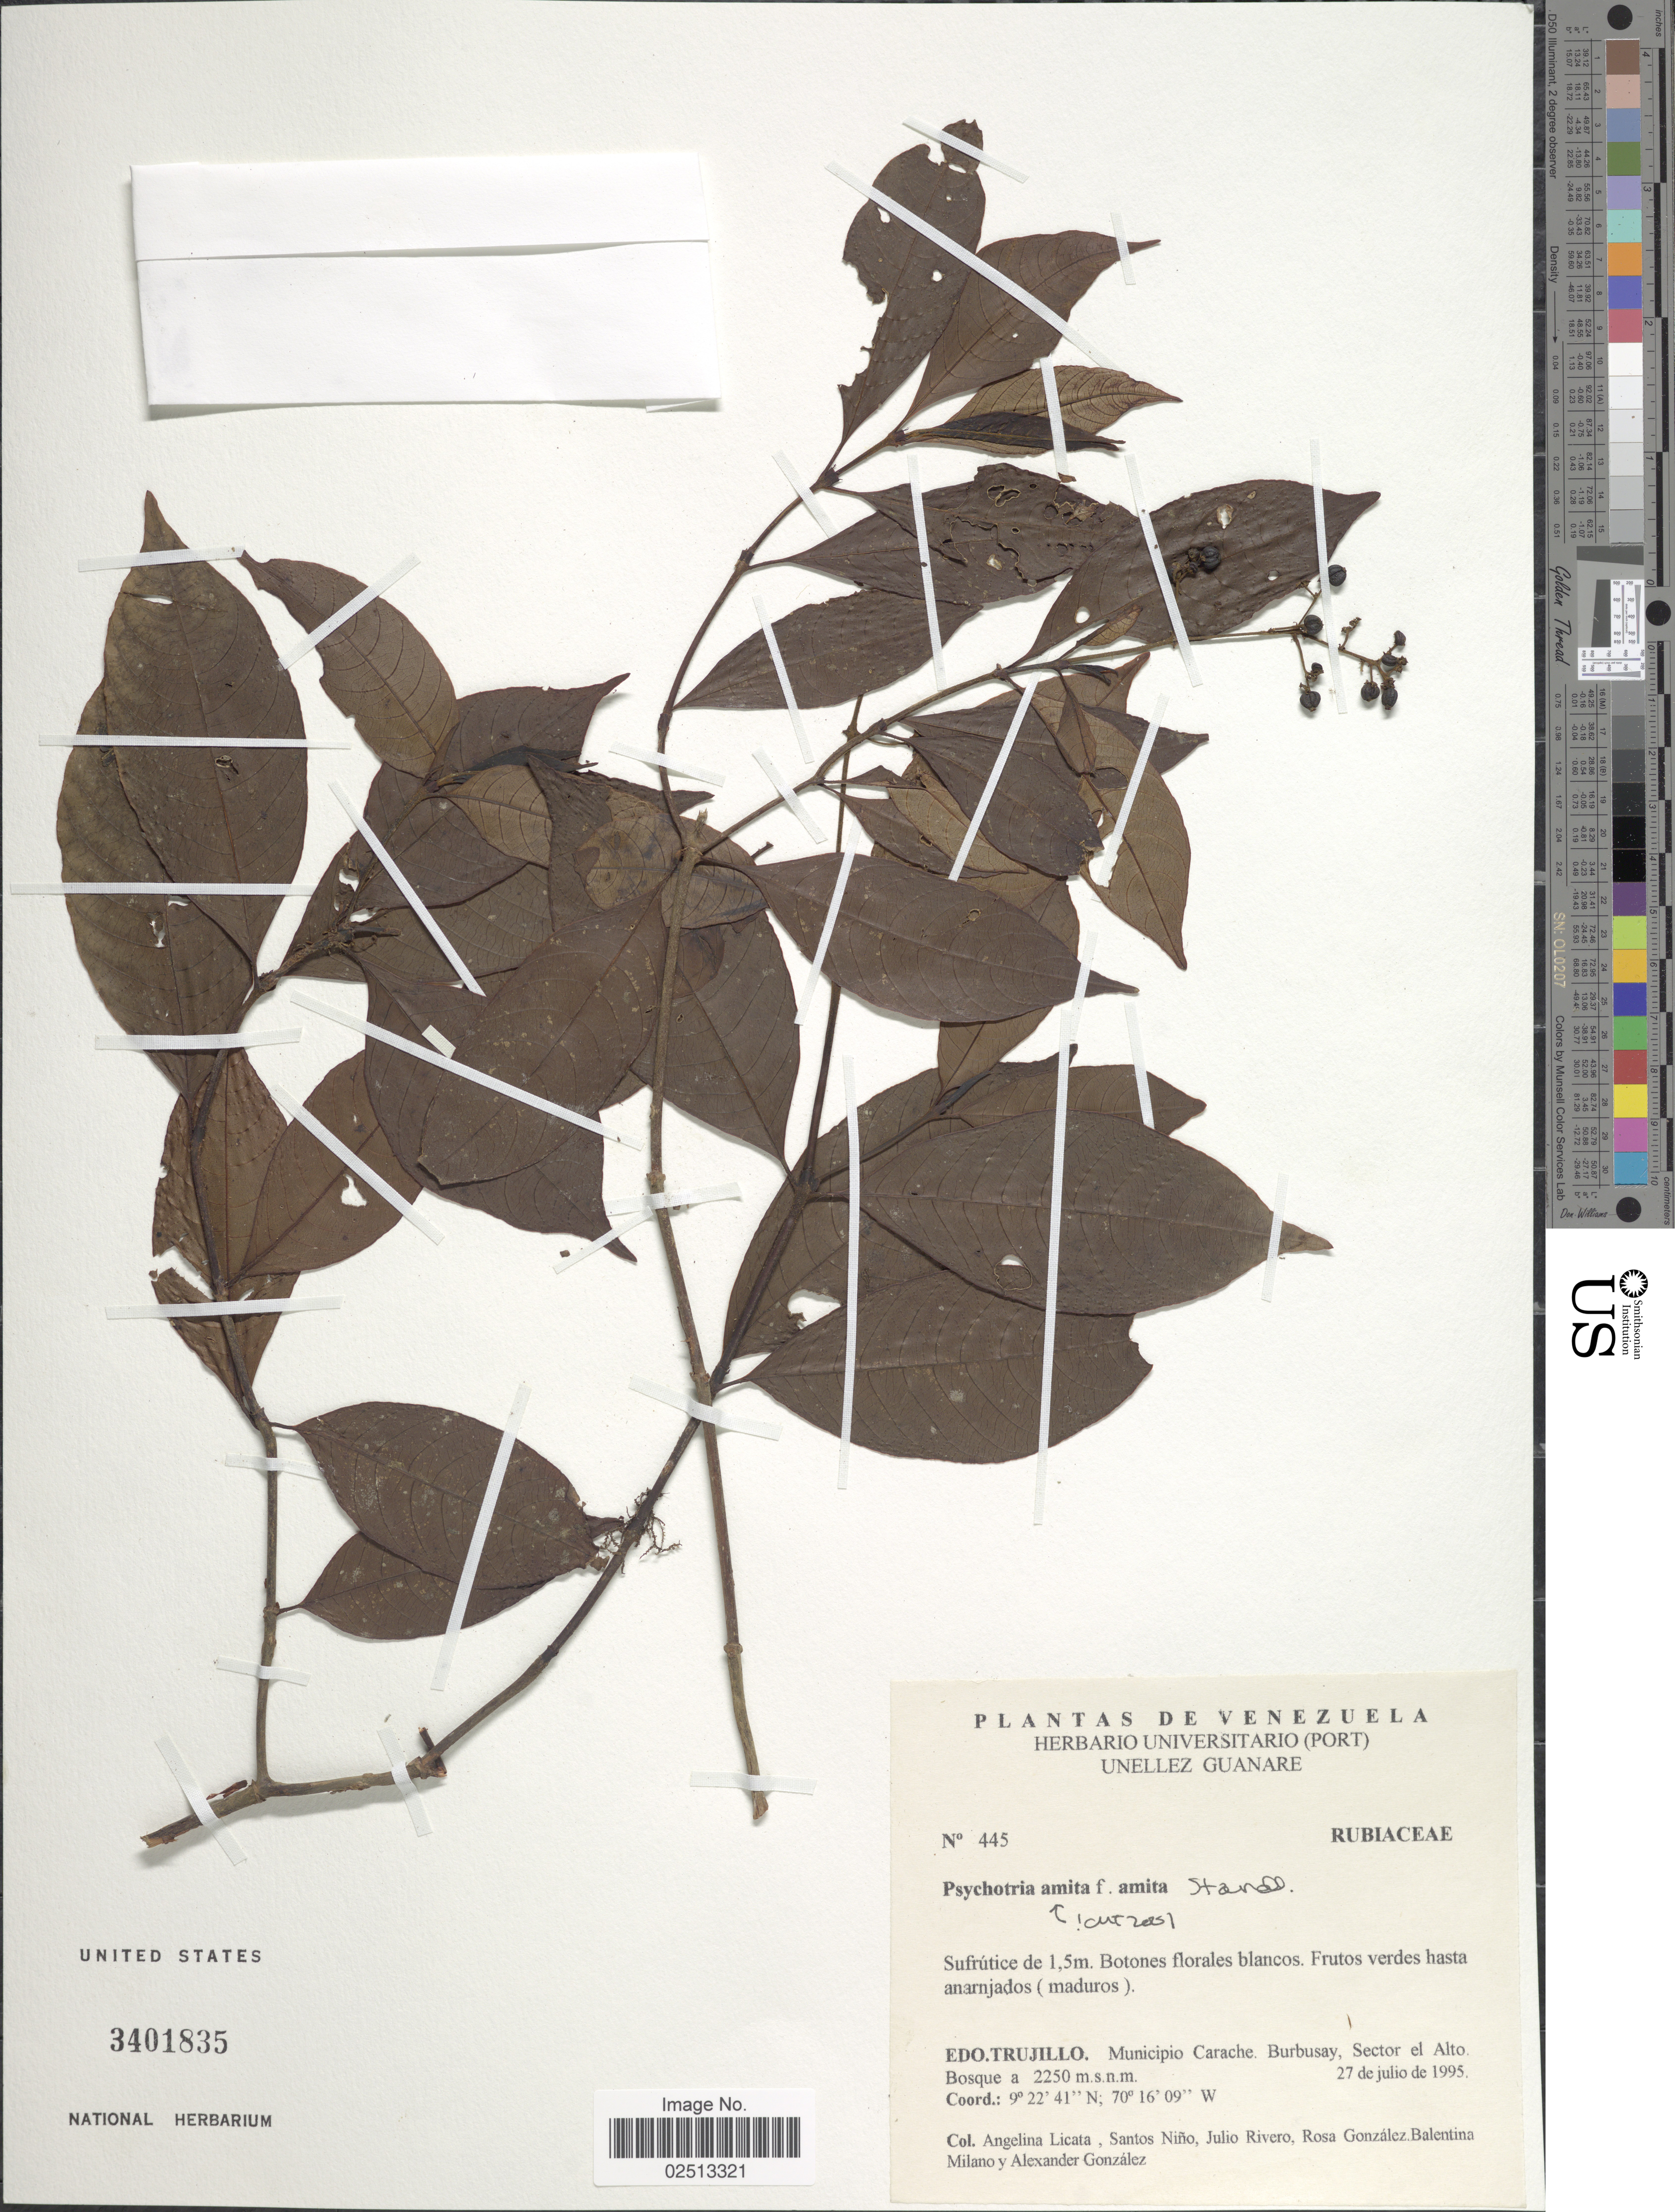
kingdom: Plantae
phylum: Tracheophyta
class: Magnoliopsida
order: Gentianales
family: Rubiaceae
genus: Psychotria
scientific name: Psychotria amita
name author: Standl.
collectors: A. Licata, S. M. Niño, J. Rivero, R. González, B. Milano & A. C. González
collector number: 445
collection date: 1995-07-27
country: Venezuela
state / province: Trujillo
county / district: Carache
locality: Burbusay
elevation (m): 2250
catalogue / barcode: US 3401835